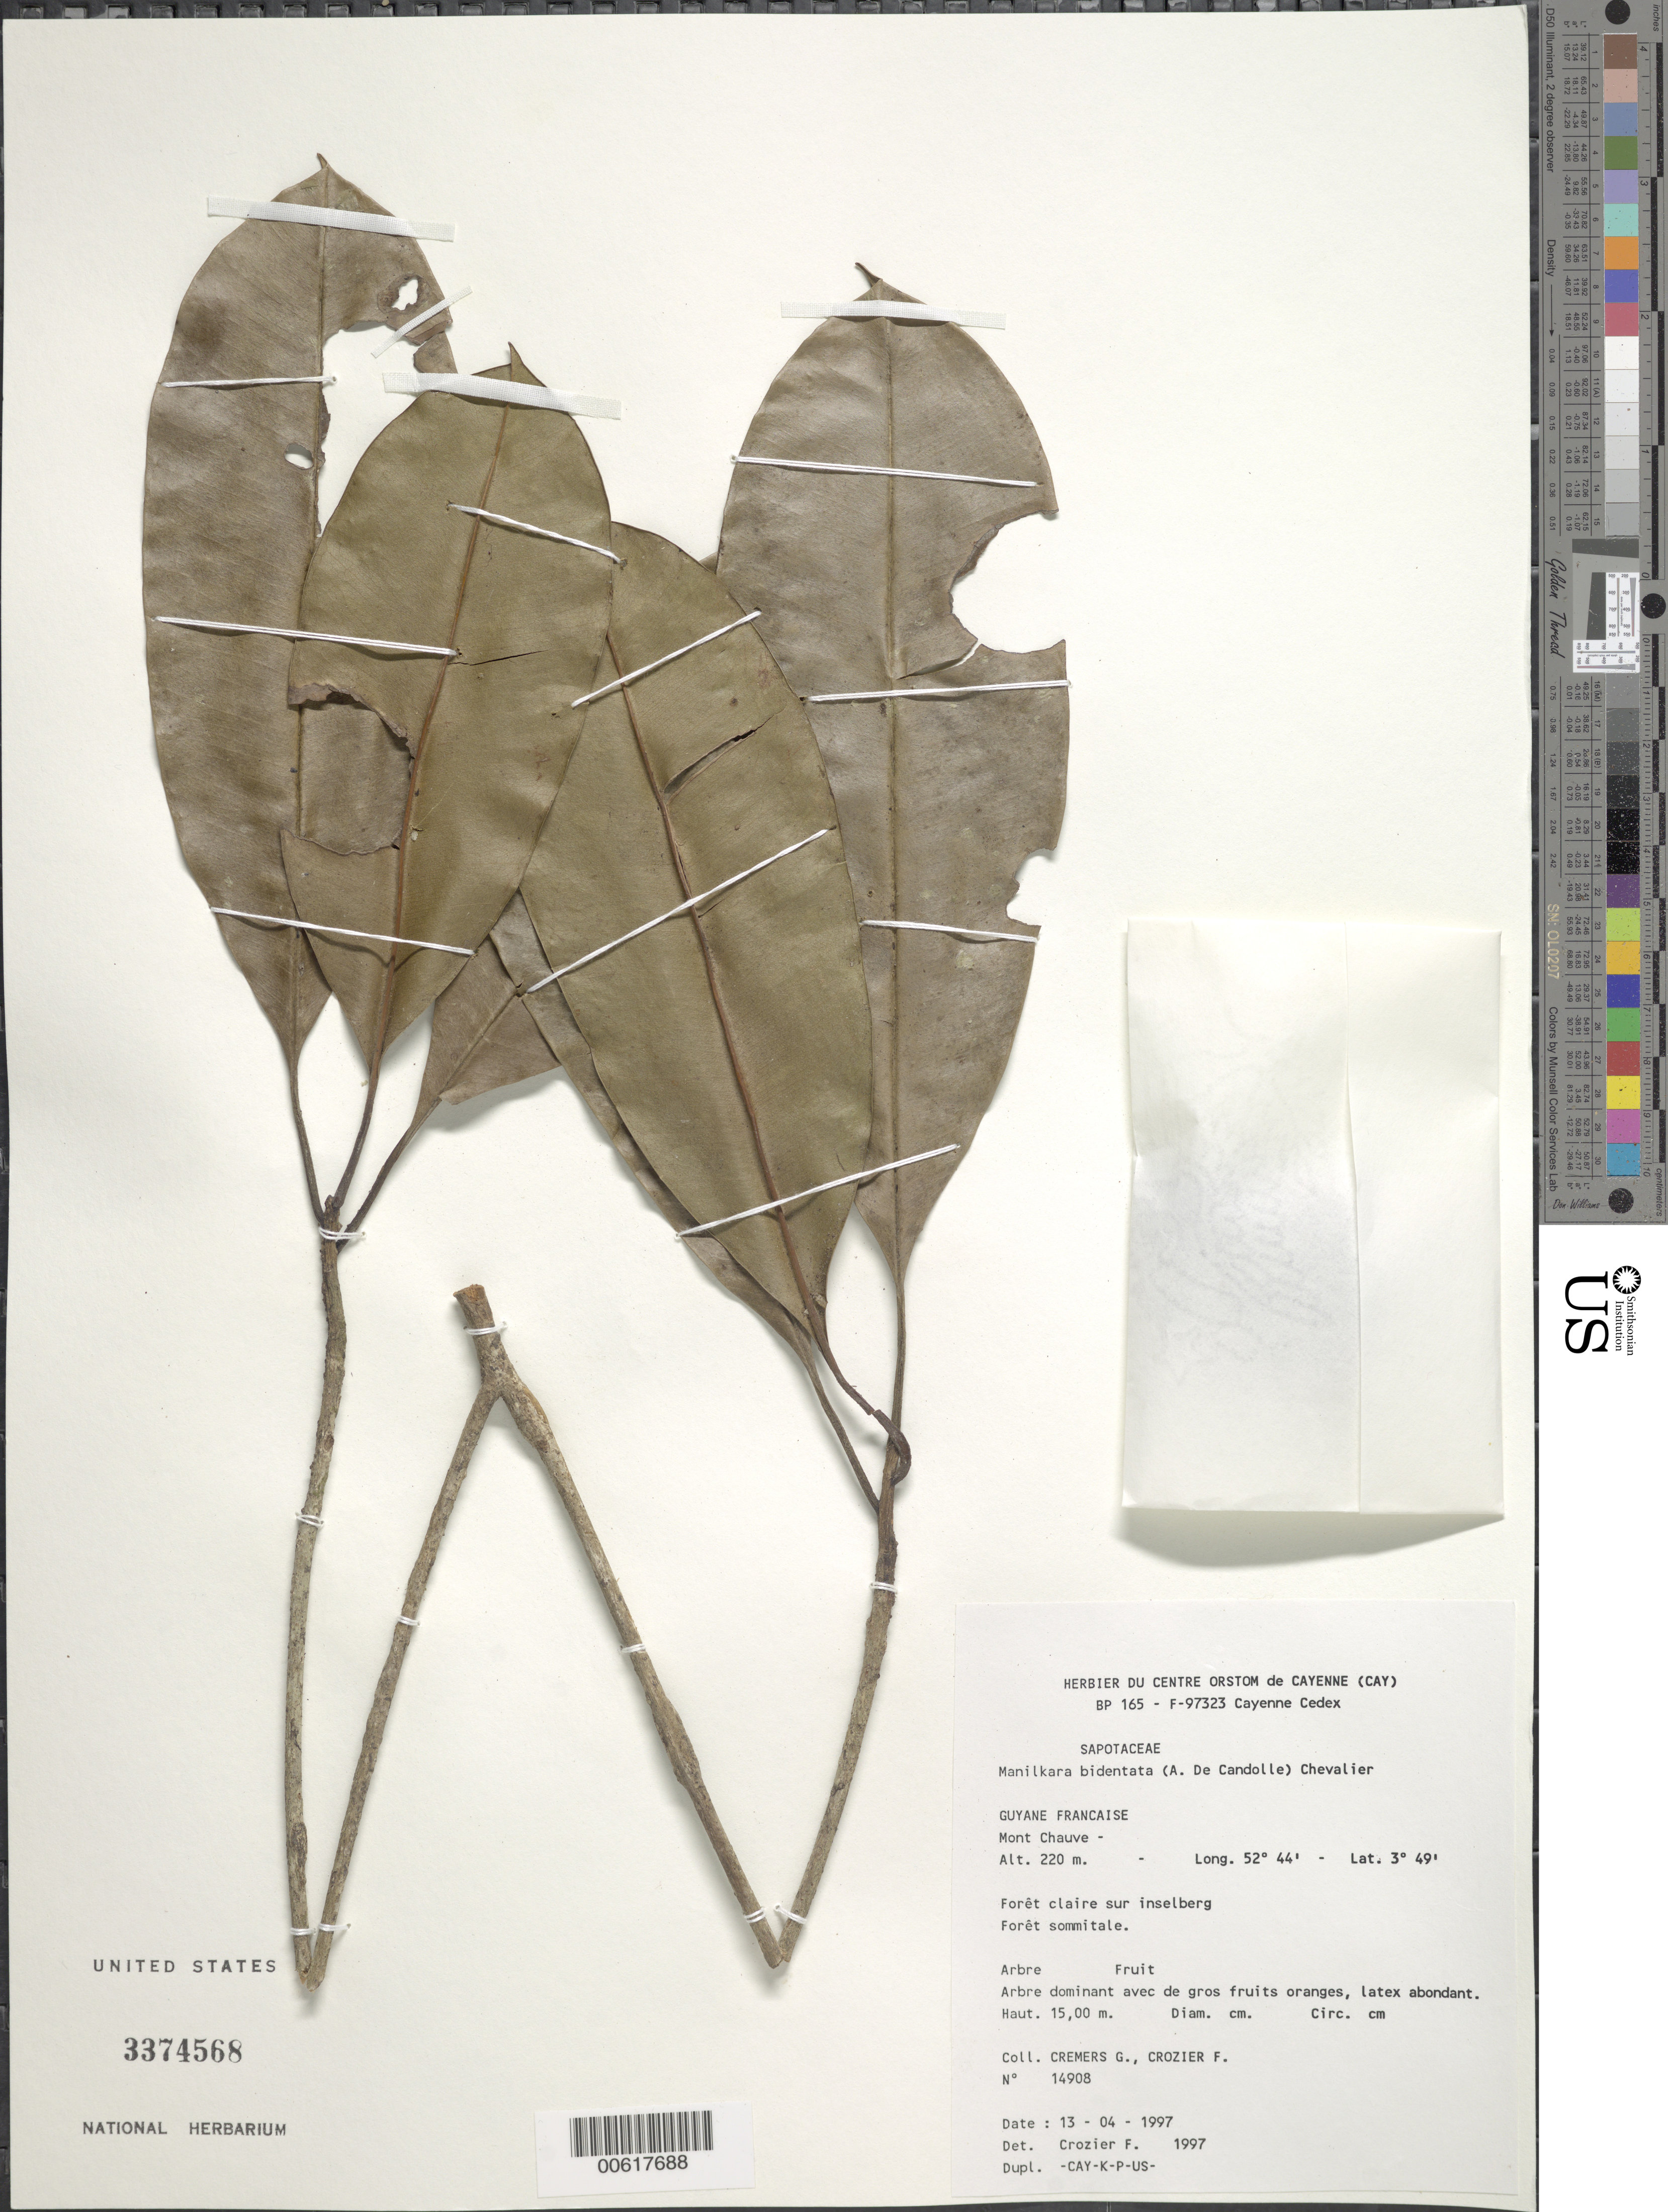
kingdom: Plantae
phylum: Tracheophyta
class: Magnoliopsida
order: Ericales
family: Sapotaceae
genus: Manilkara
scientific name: Manilkara bidentata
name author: (A. DC.) A. Chev.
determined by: Crozier, F.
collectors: G. Cremers & F. Crozier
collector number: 14908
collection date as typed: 13-Apr-97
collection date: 1997-04-13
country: French Guiana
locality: Mont Chauve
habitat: Forêt claire sur inselberg; forêt sommitale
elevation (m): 220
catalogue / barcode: US 3374568